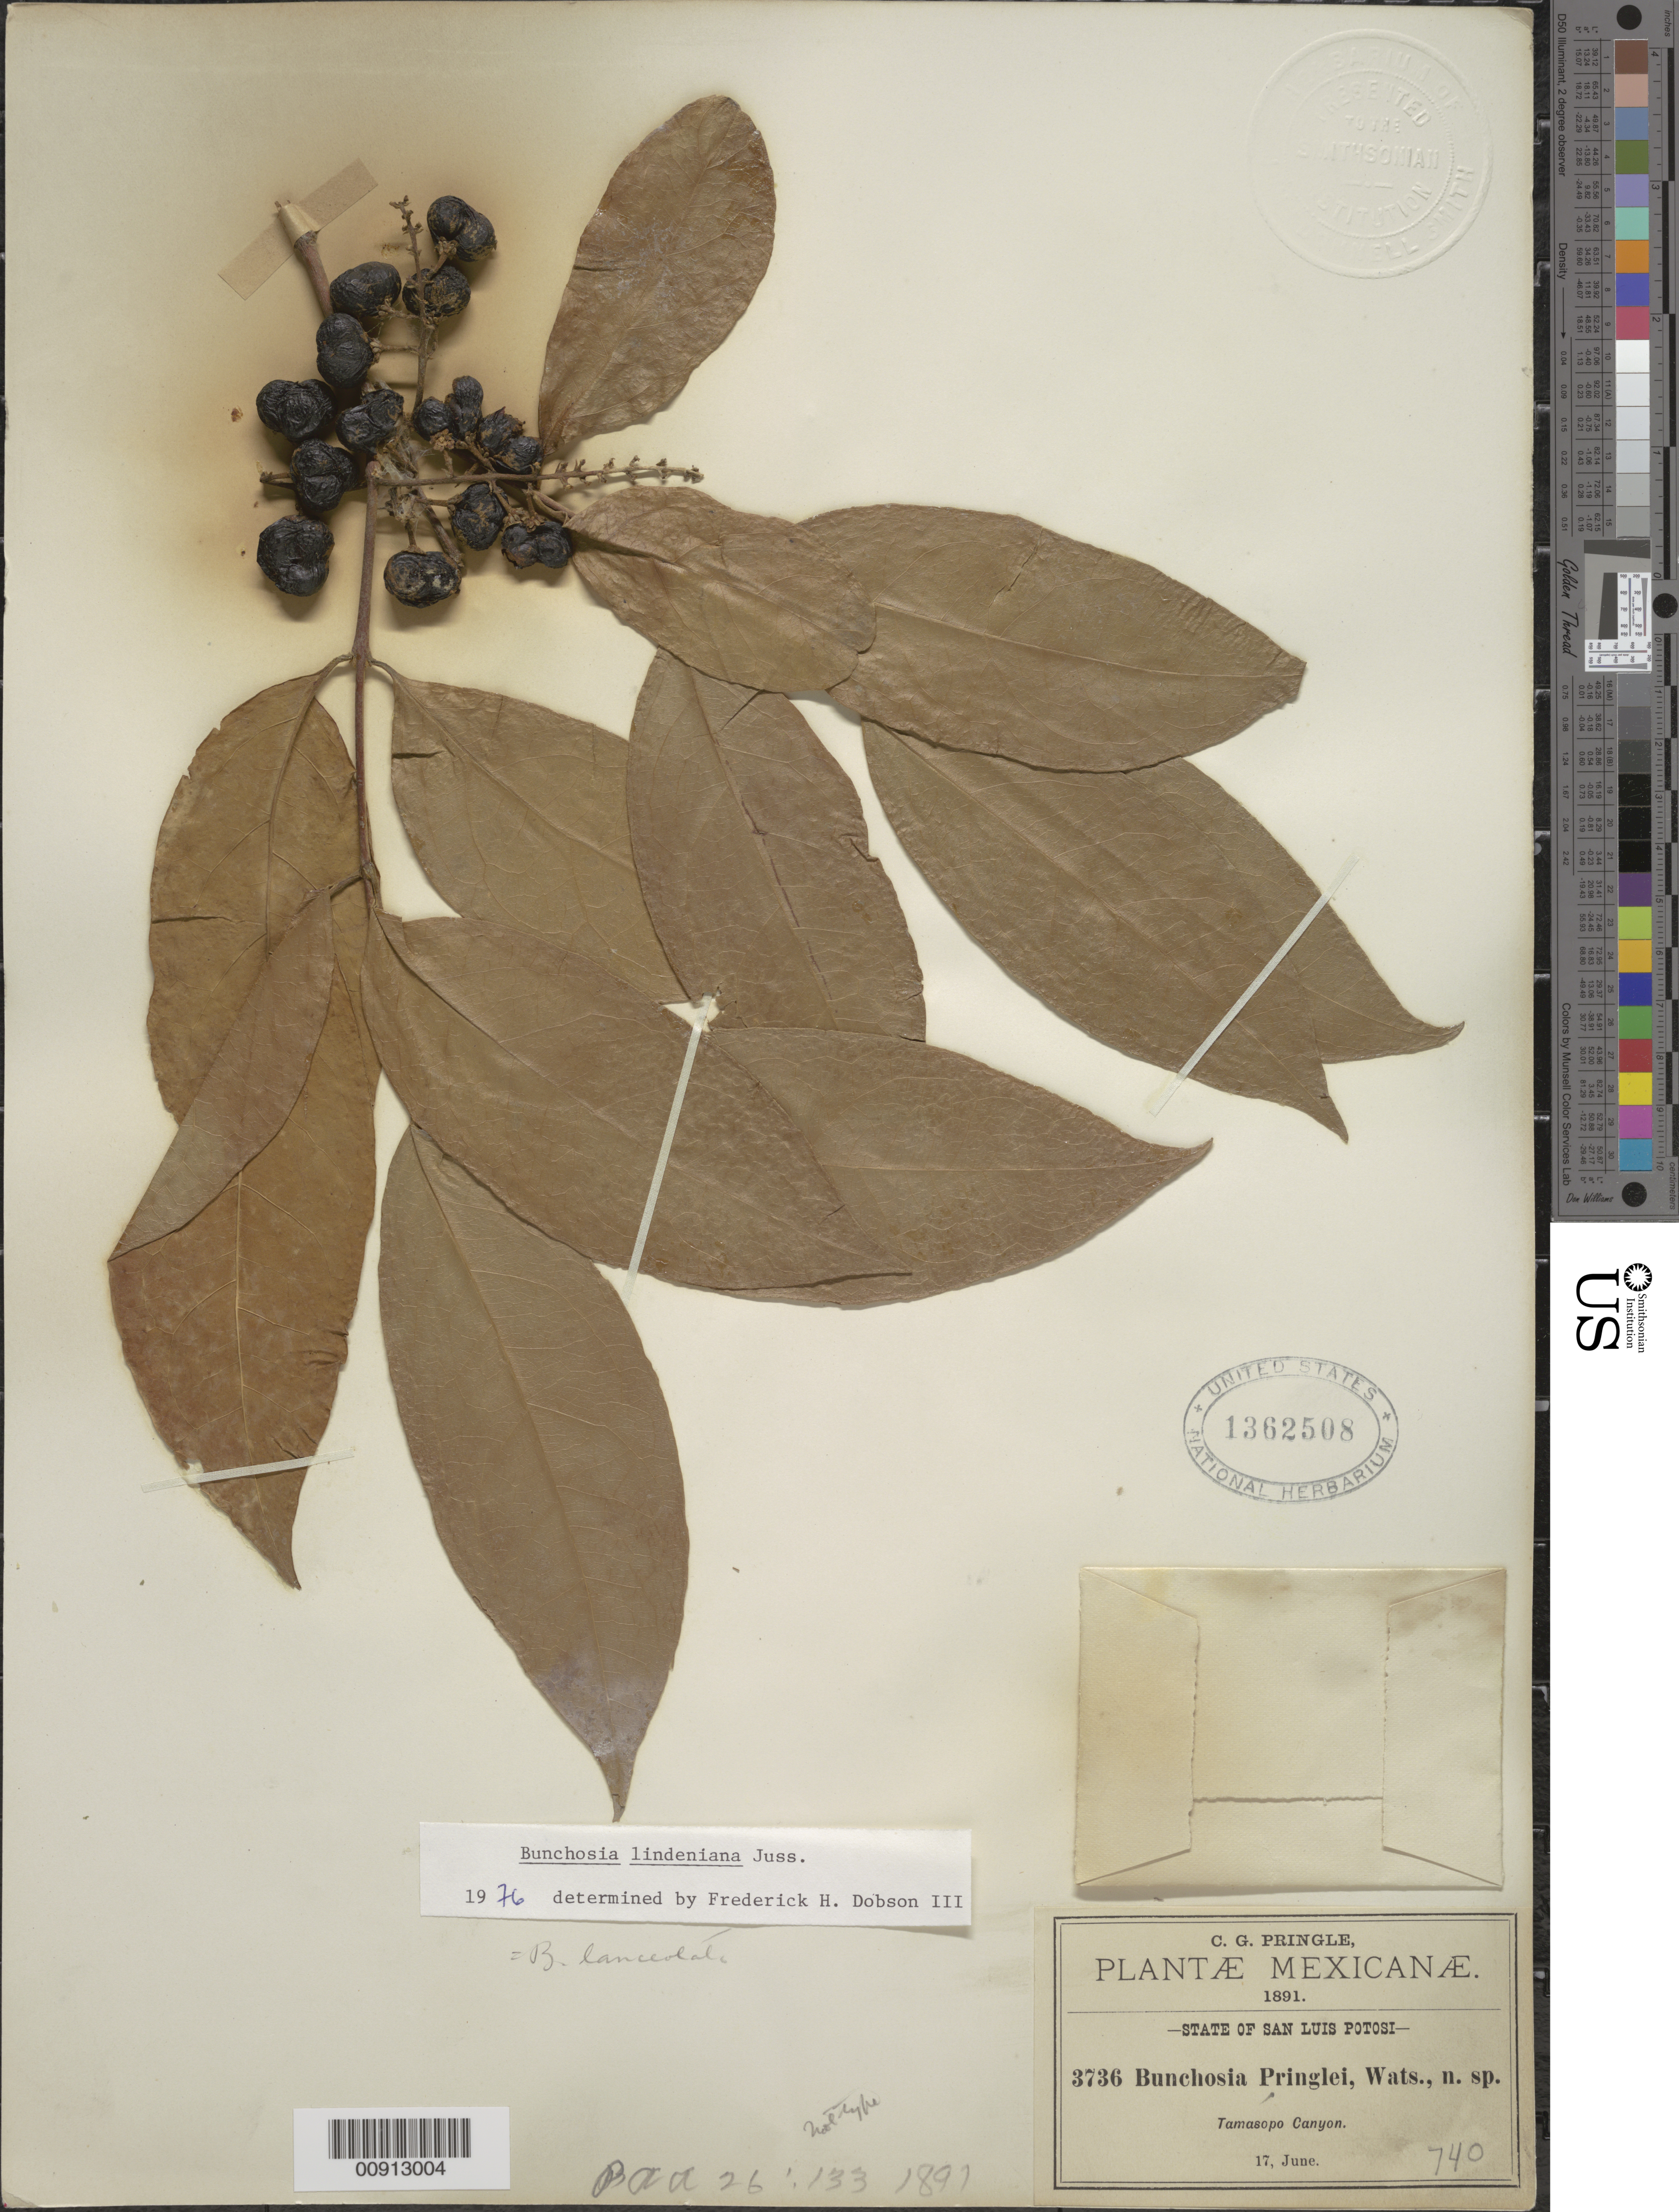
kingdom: Plantae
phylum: Tracheophyta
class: Magnoliopsida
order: Malpighiales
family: Malpighiaceae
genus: Bunchosia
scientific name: Bunchosia lindeniana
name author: A. Juss.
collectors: C. G. Pringle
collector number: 3736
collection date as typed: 17 Jun 1891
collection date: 1891-06-17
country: Mexico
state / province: San Luis Potosí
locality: Tamasopo Canyon, San Luis Potosí.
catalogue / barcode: US 1362508